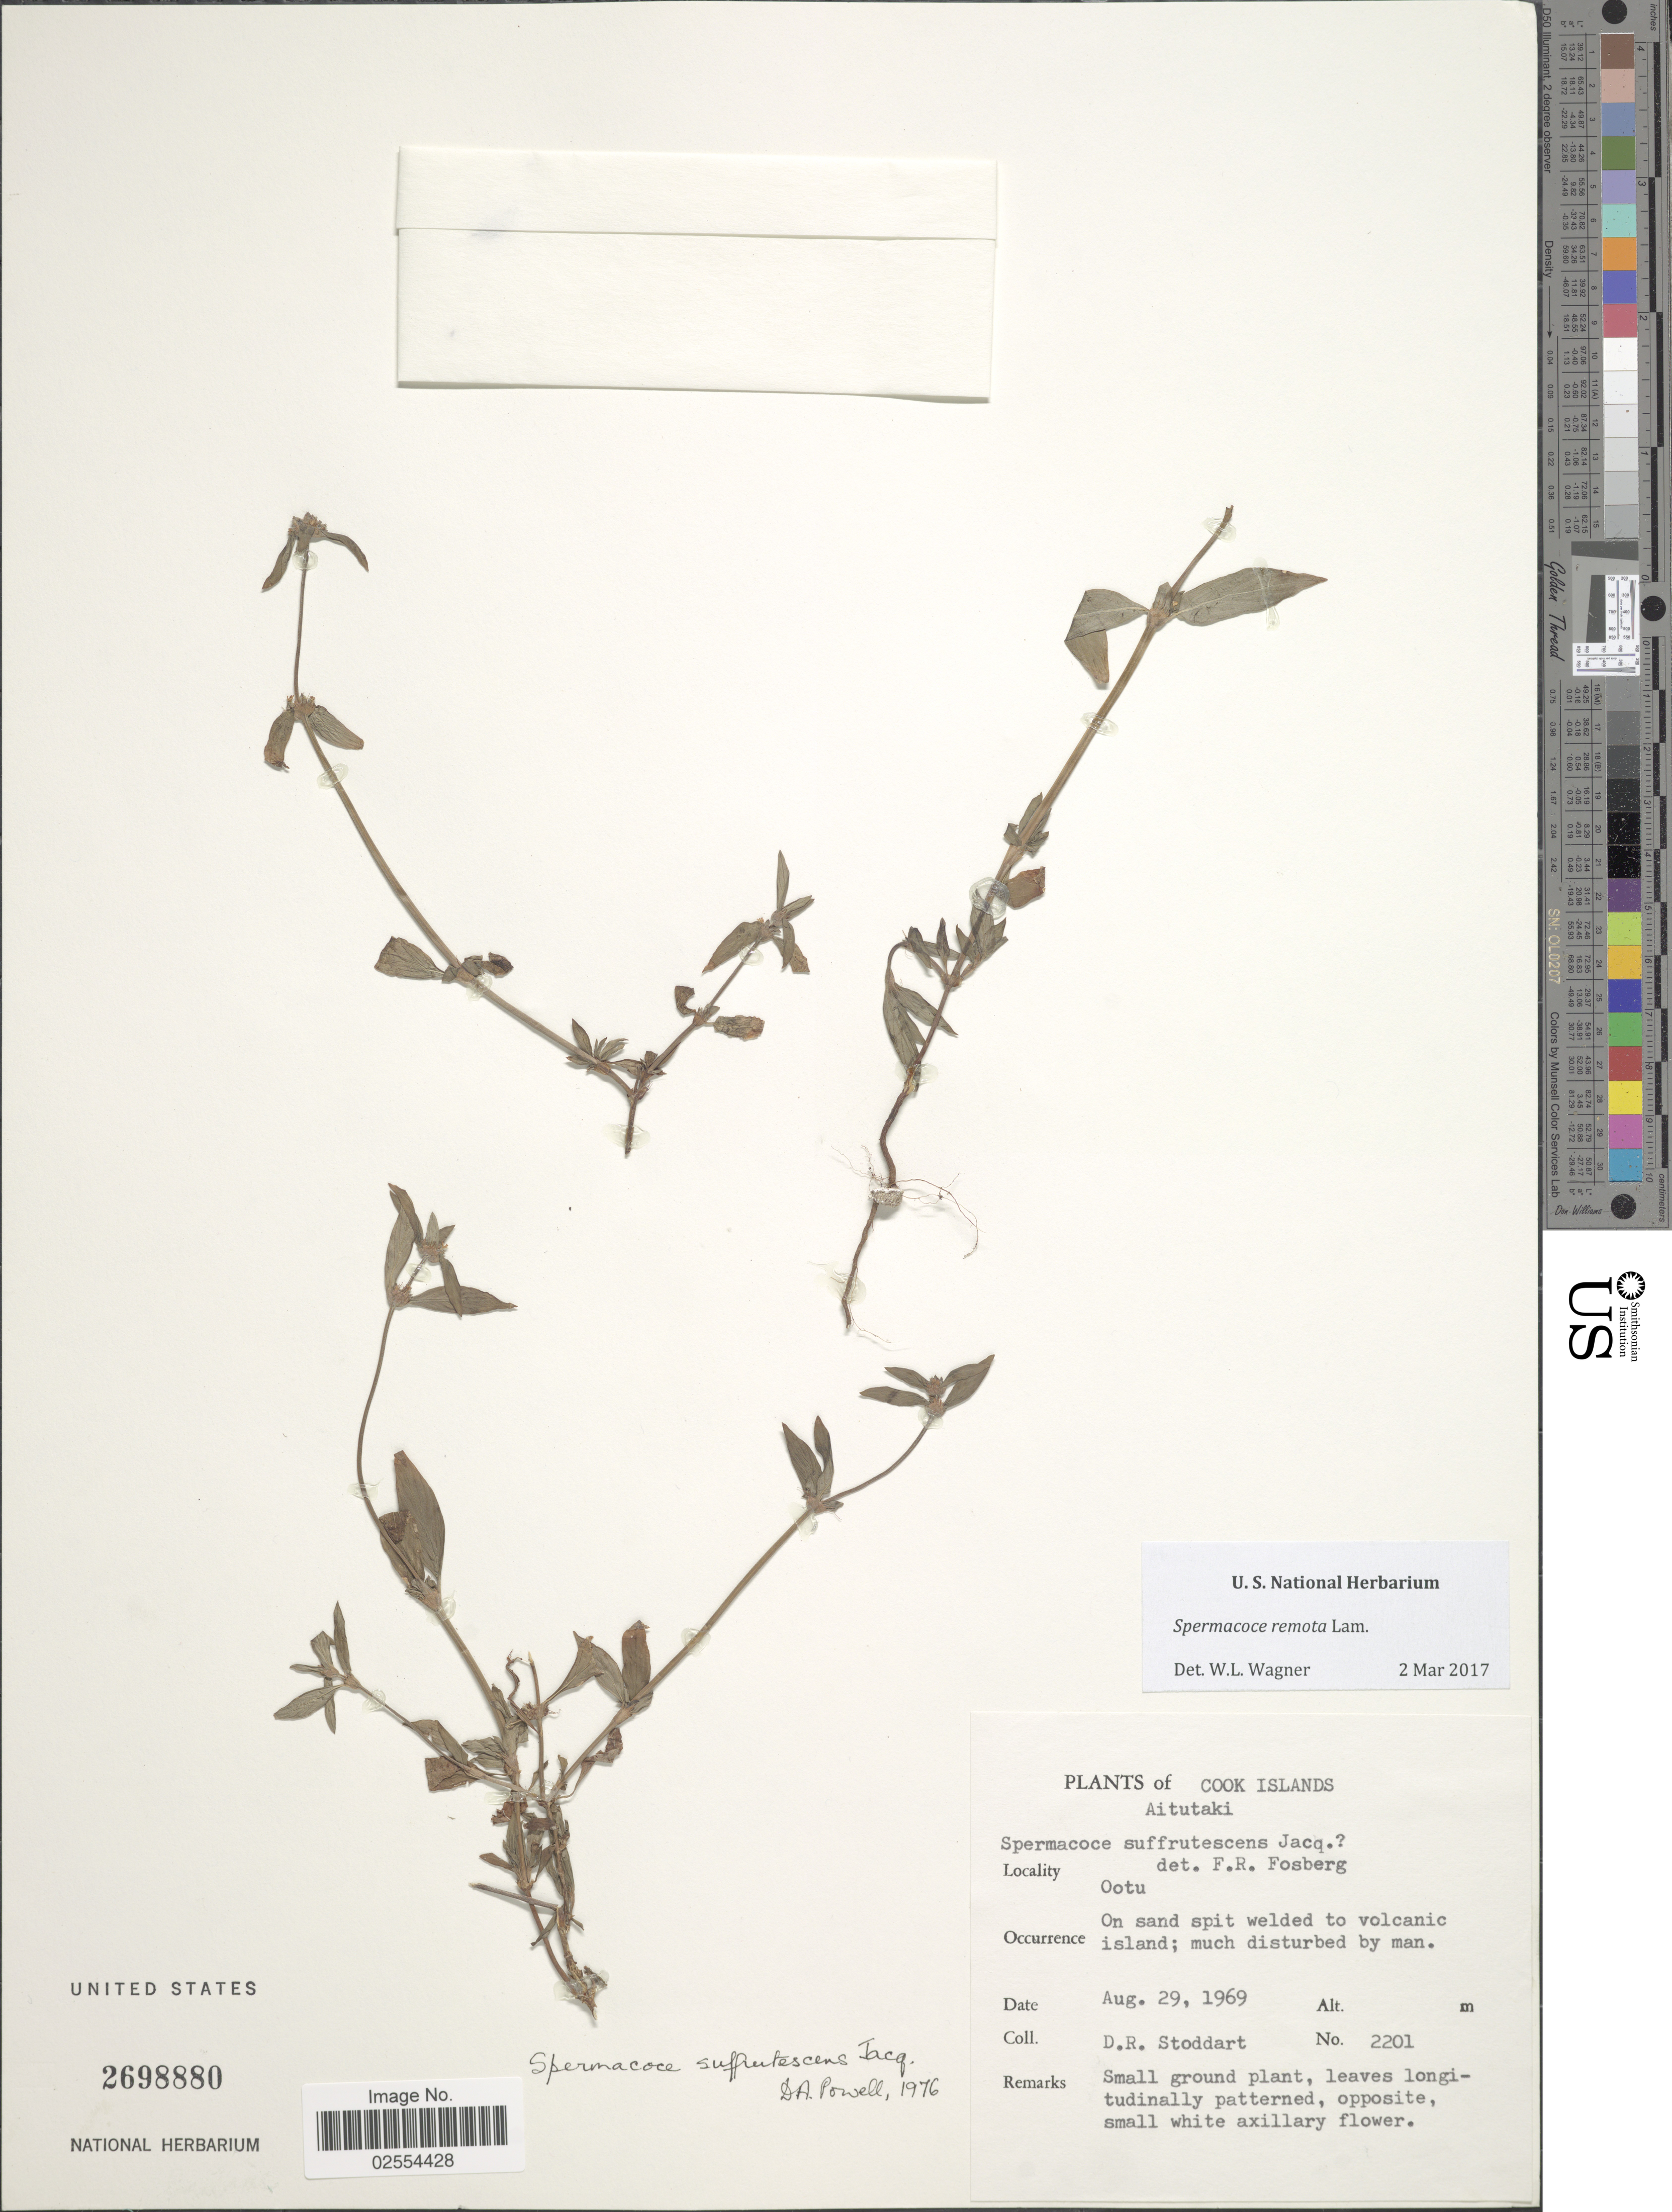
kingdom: Plantae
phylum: Tracheophyta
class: Magnoliopsida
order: Gentianales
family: Rubiaceae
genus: Spermacoce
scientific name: Spermacoce remota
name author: Lam.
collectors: D. R. Stoddart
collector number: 2201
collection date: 1969-08-29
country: Cook Islands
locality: Cook Islands, Aitutaki, Ootu. On sand spit welded to volcanic island.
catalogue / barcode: US 2698880